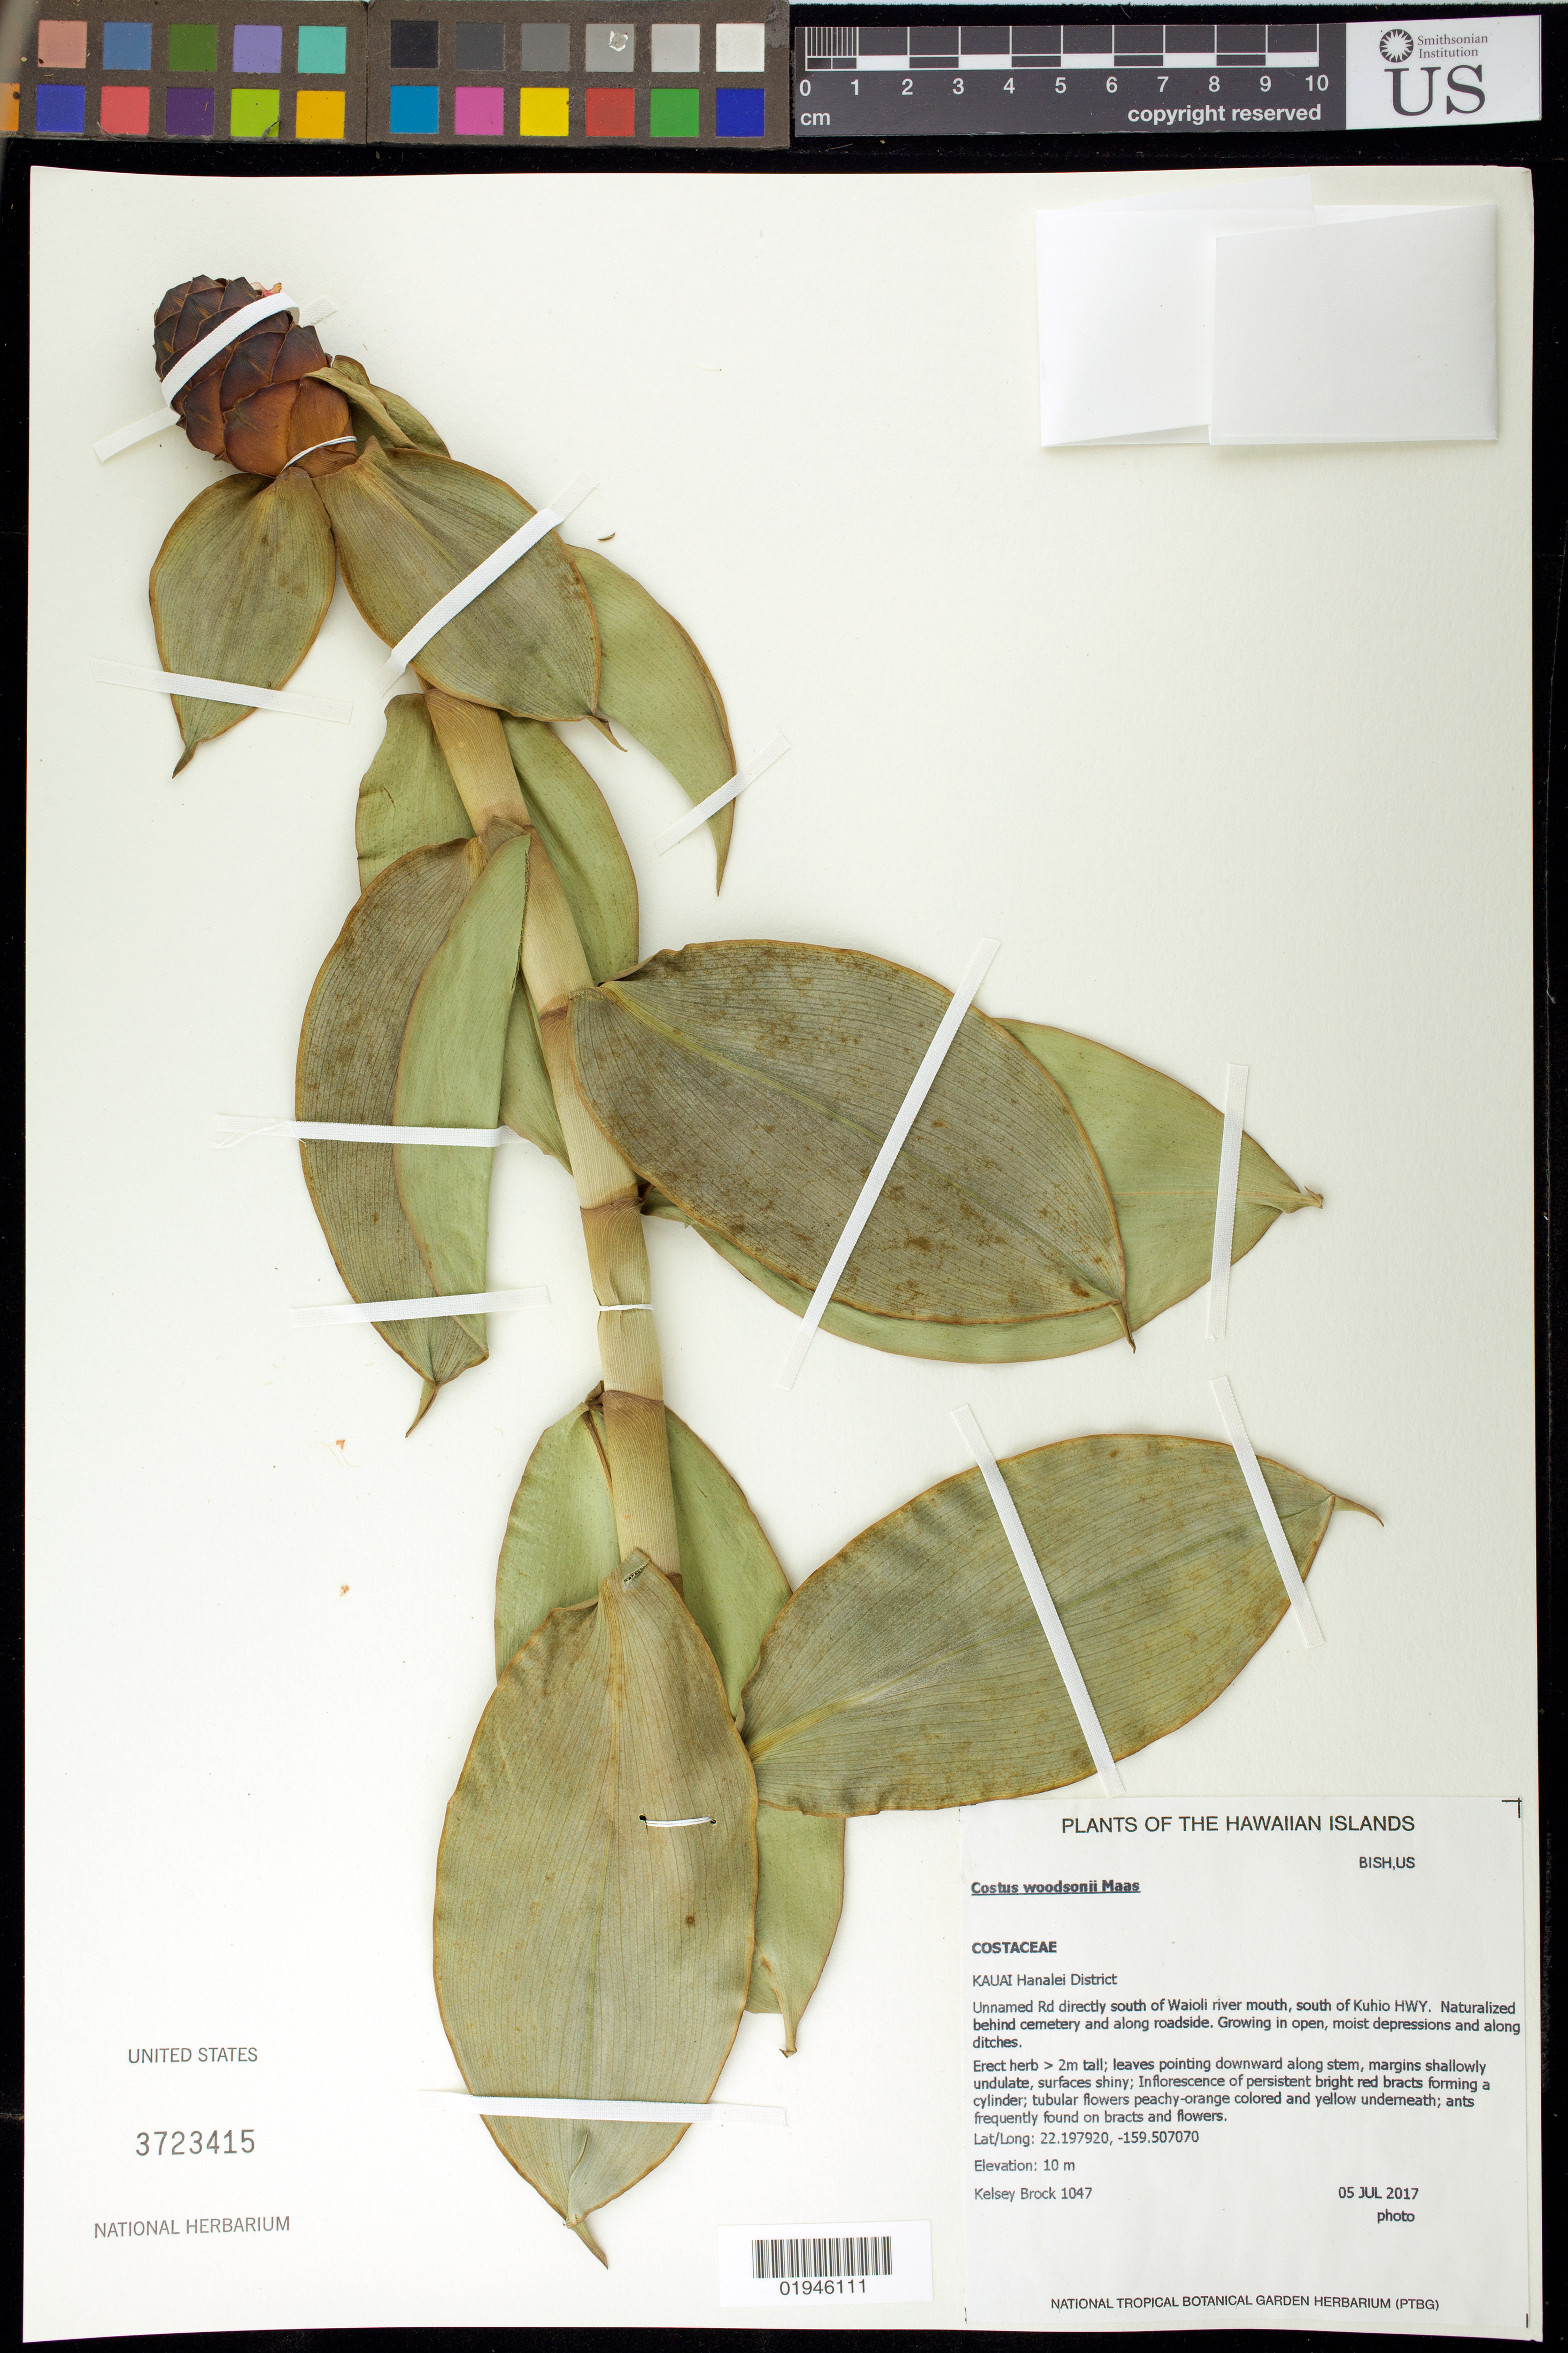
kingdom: Plantae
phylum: Tracheophyta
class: Liliopsida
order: Zingiberales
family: Costaceae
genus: Costus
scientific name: Costus woodsonii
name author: Maas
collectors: K. Brock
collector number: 1047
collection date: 2017-07-05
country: United States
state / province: Hawaii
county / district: Kauai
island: Kaua'i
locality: Hanalei District, unnamed Rd. directly south of Waioli river mouth, south of Kuhio hwy.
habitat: In open moist depressions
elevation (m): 10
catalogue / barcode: US 3723415